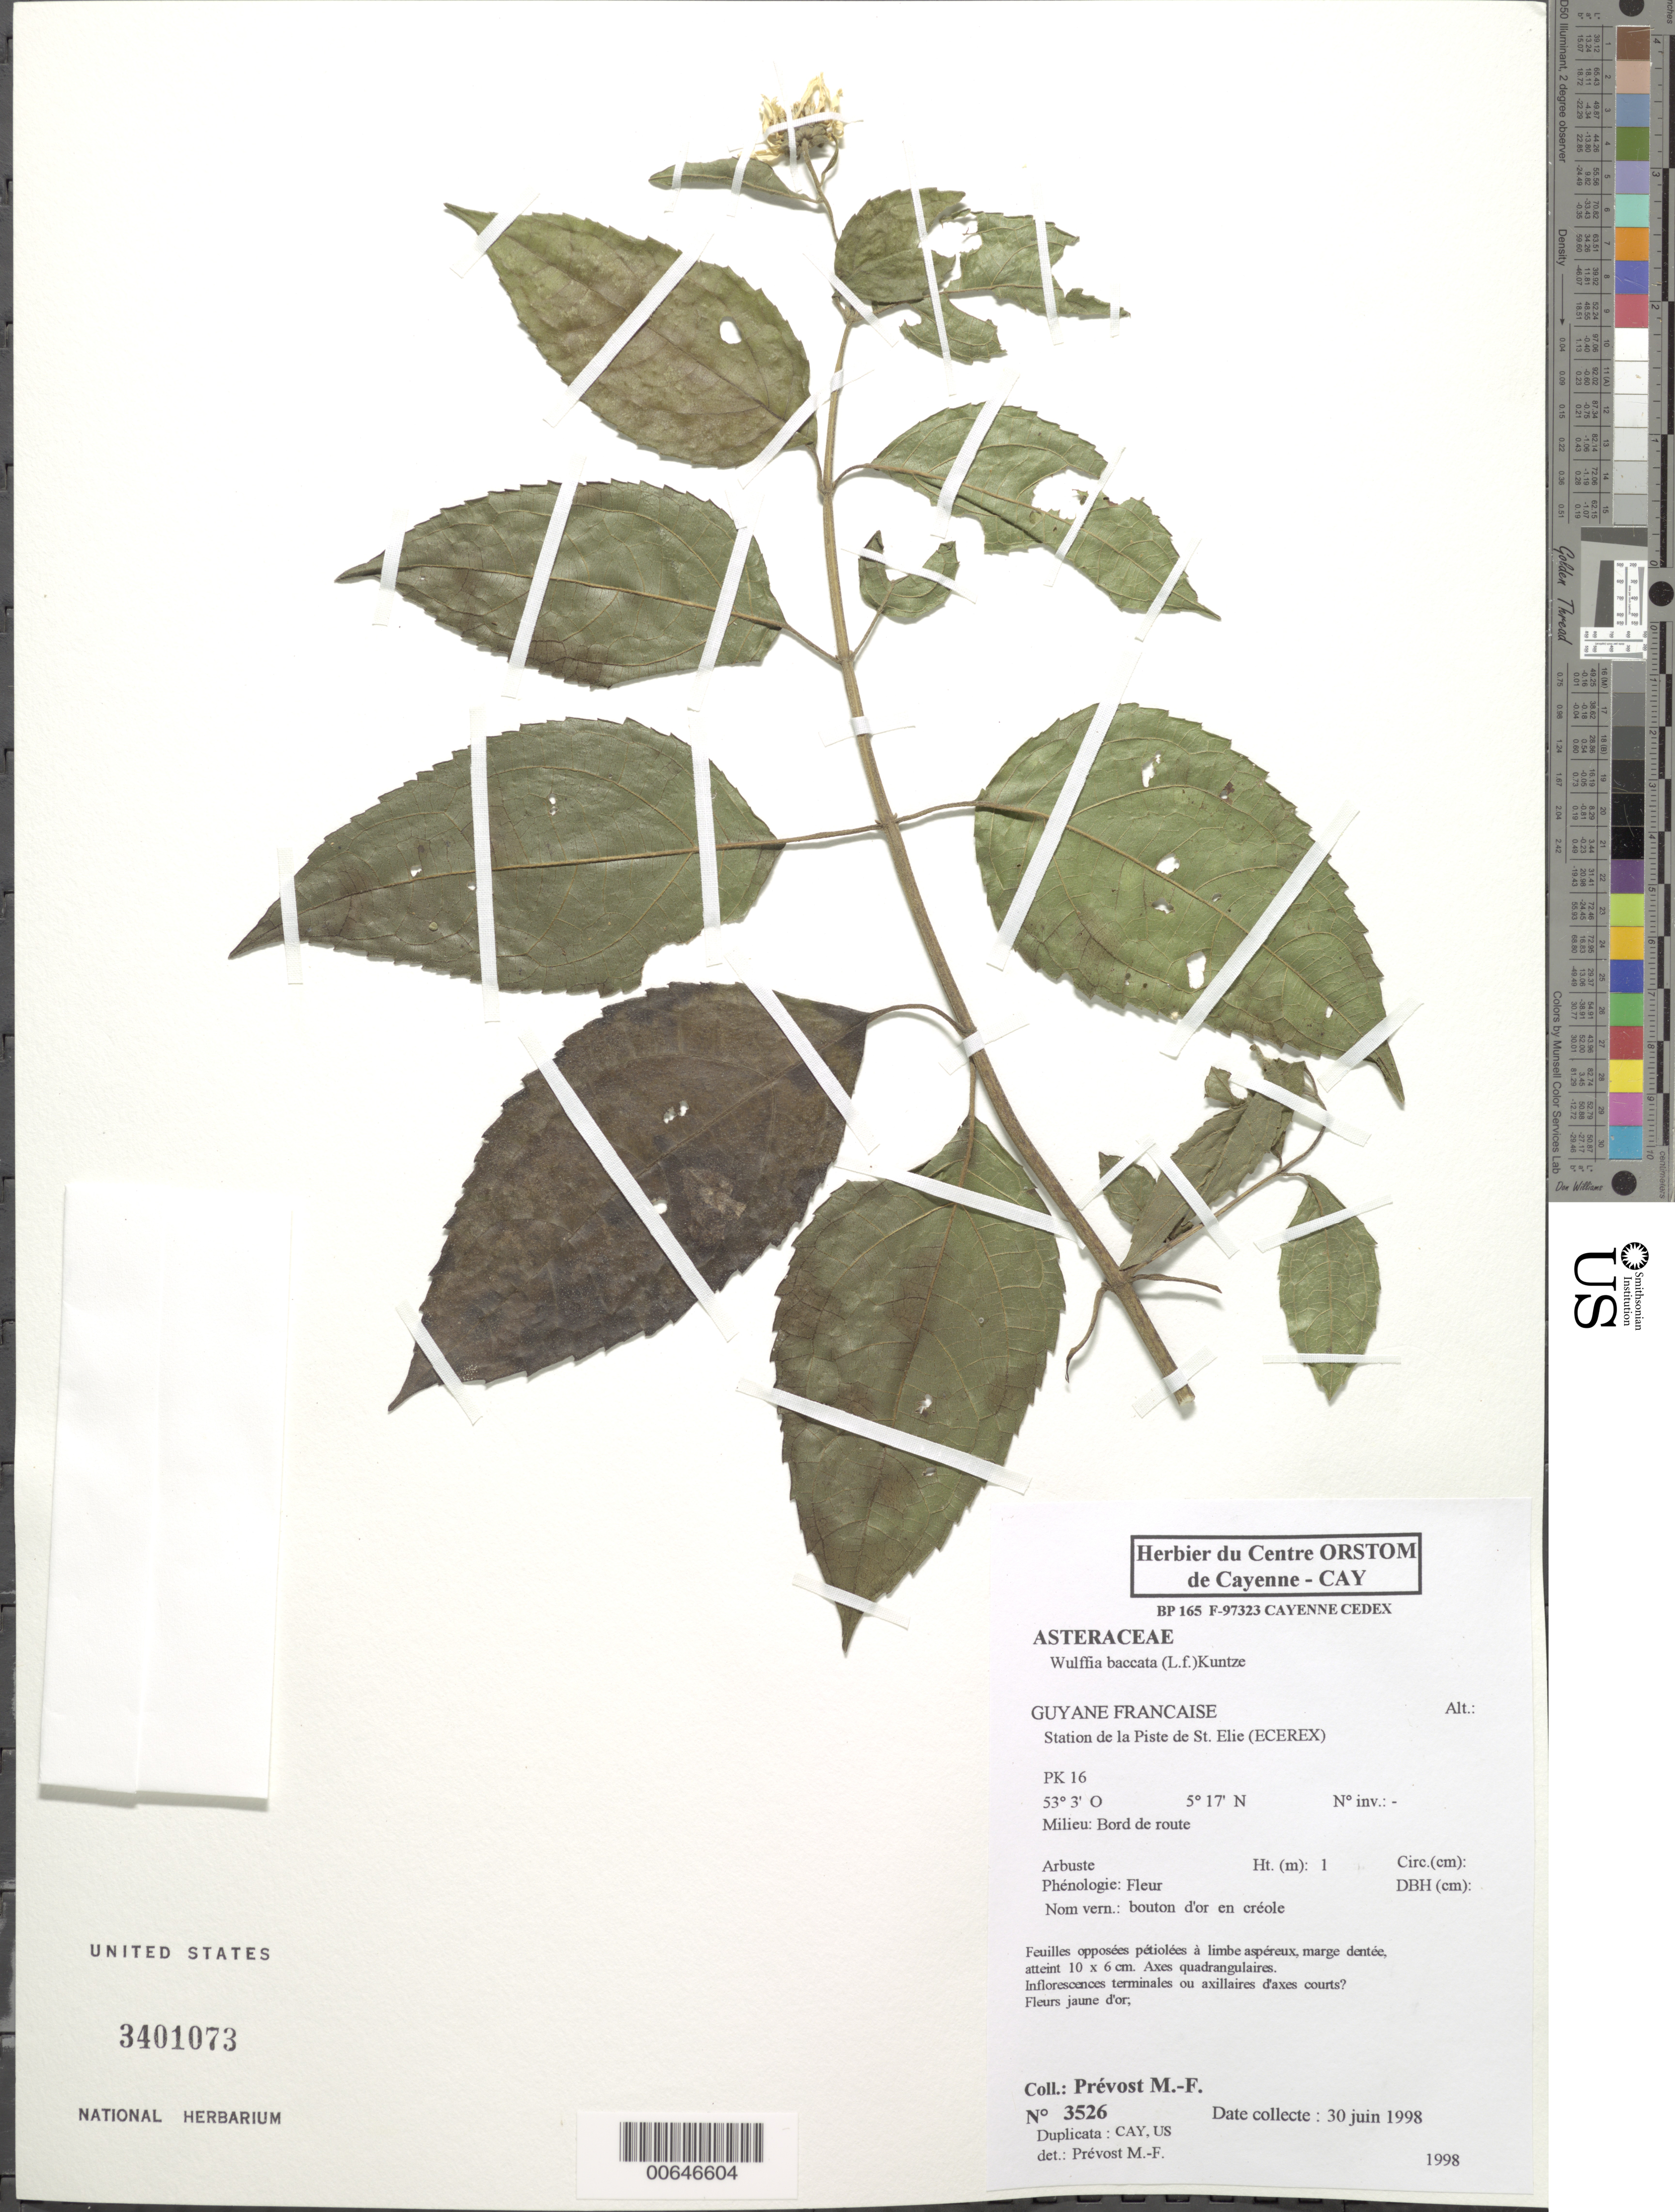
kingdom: Plantae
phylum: Tracheophyta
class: Magnoliopsida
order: Asterales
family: Asteraceae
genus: Wulffia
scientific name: Wulffia baccata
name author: (L. f.) Kuntze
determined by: Prévost, M.-F.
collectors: M.-F. Prévost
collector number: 3526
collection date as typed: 30-Jun-98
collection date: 1998-06-30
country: French Guiana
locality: Station de la Piste de Saint-Élie (ECEREX), pk 16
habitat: Roadside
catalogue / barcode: US 3401073